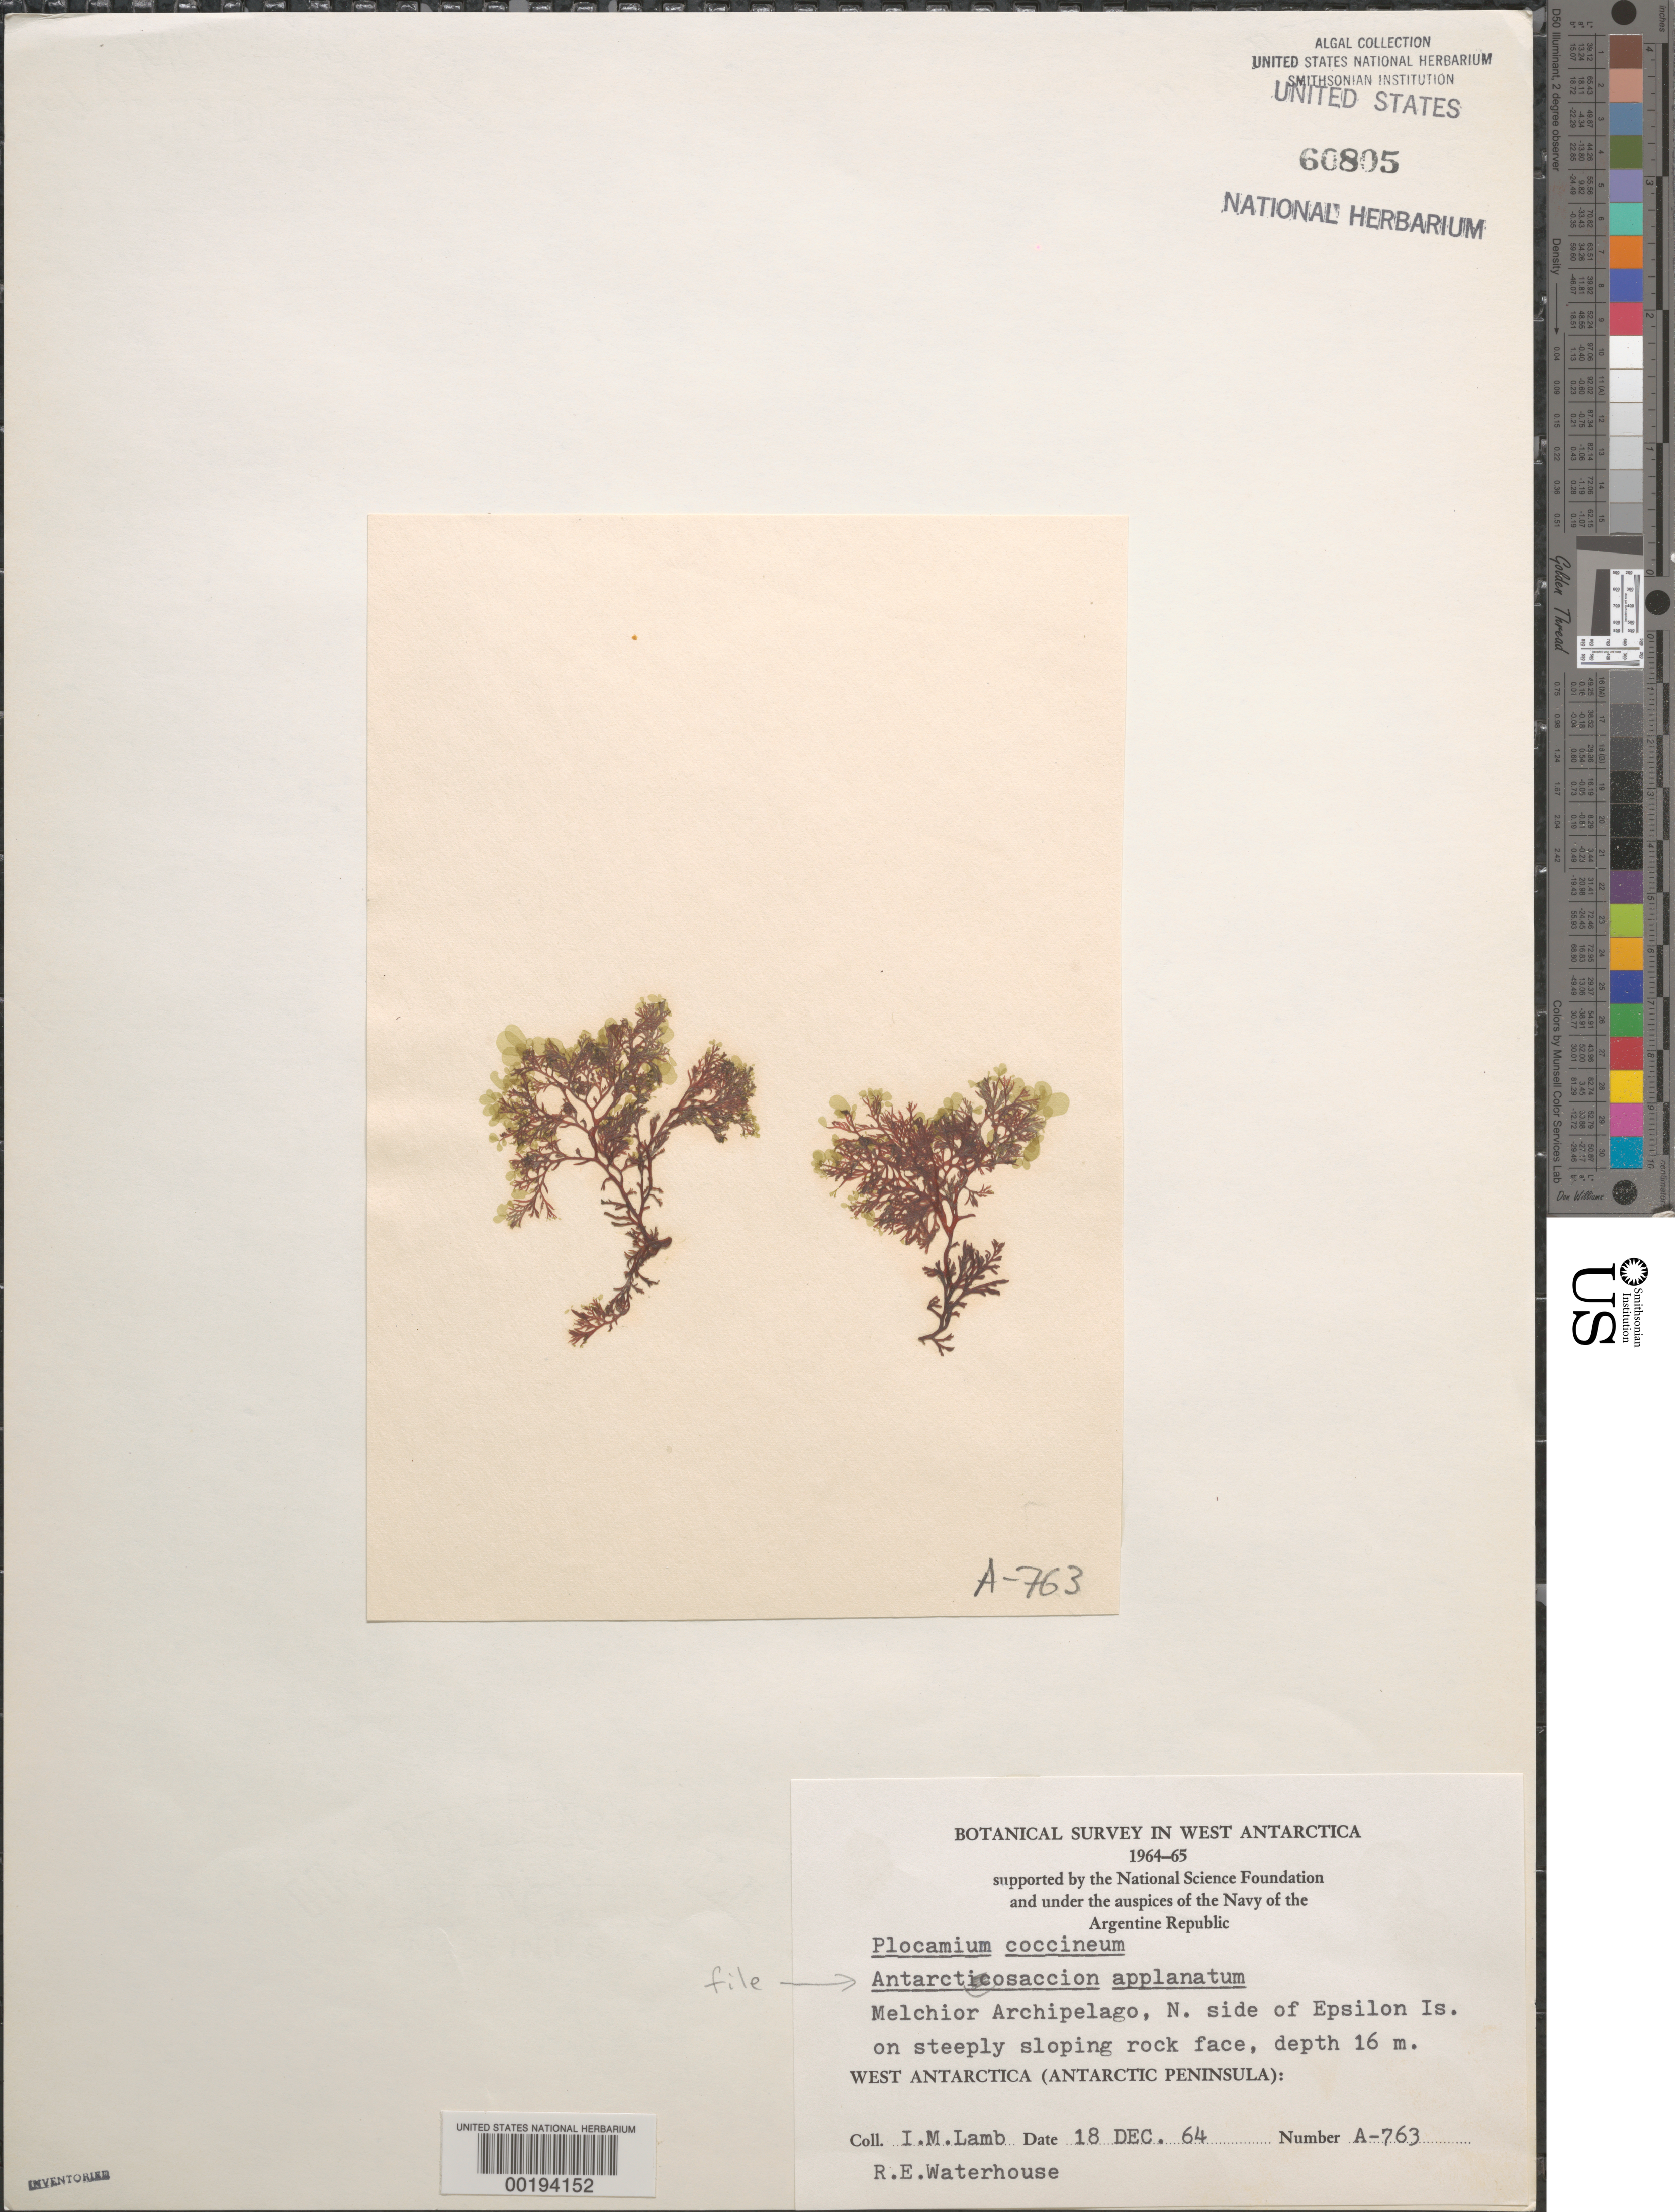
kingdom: Chromista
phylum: Ochrophyta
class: Chrysomerophyceae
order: Chrysomeridales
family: Chrysomeridaceae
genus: Antarctosaccion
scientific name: Antarctosaccion applanatum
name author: (Gain) Delépine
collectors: I. M. Lamb & R. Waterhouse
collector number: A-763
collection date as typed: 18 Dec 1964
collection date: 1964-12-18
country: Antarctica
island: Epsilon Island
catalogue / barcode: US 60805